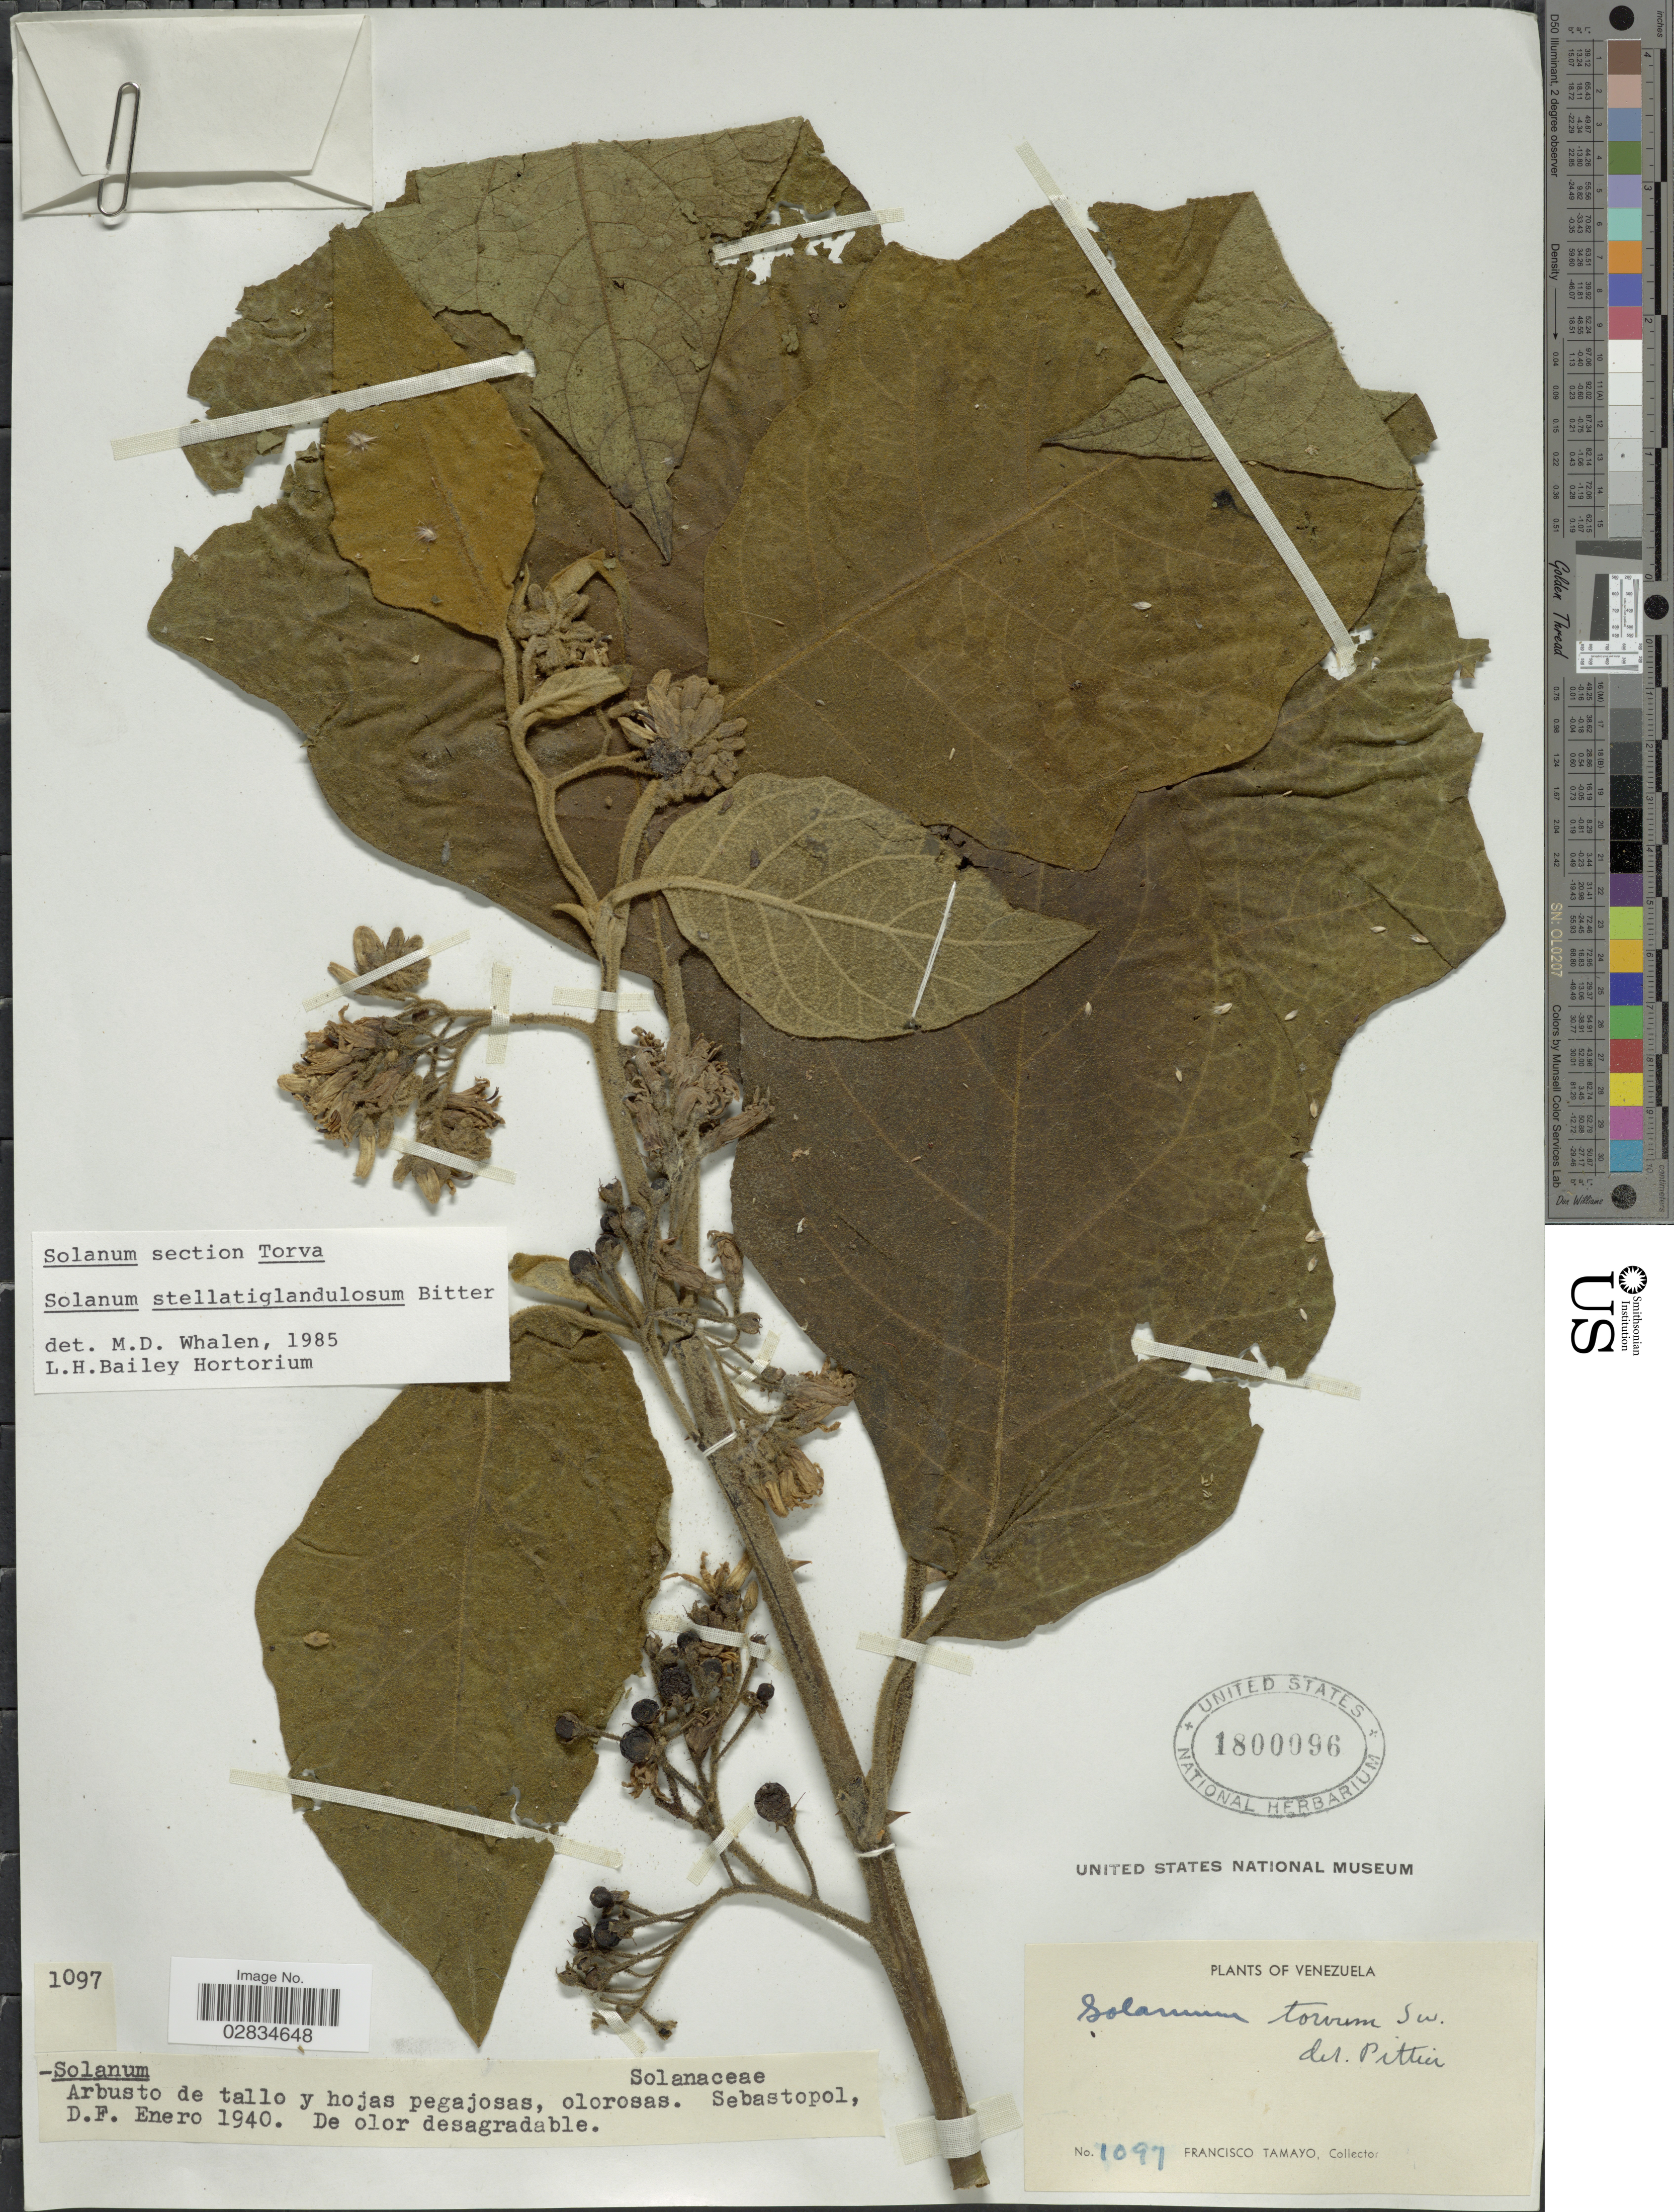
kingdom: Plantae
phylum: Tracheophyta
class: Magnoliopsida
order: Solanales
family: Solanaceae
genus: Solanum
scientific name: Solanum stellatiglandulosum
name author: Bitter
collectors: F. Tamayo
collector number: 1097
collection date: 1940-01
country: Venezuela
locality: Sebastopol, D. F.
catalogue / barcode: US 1800096